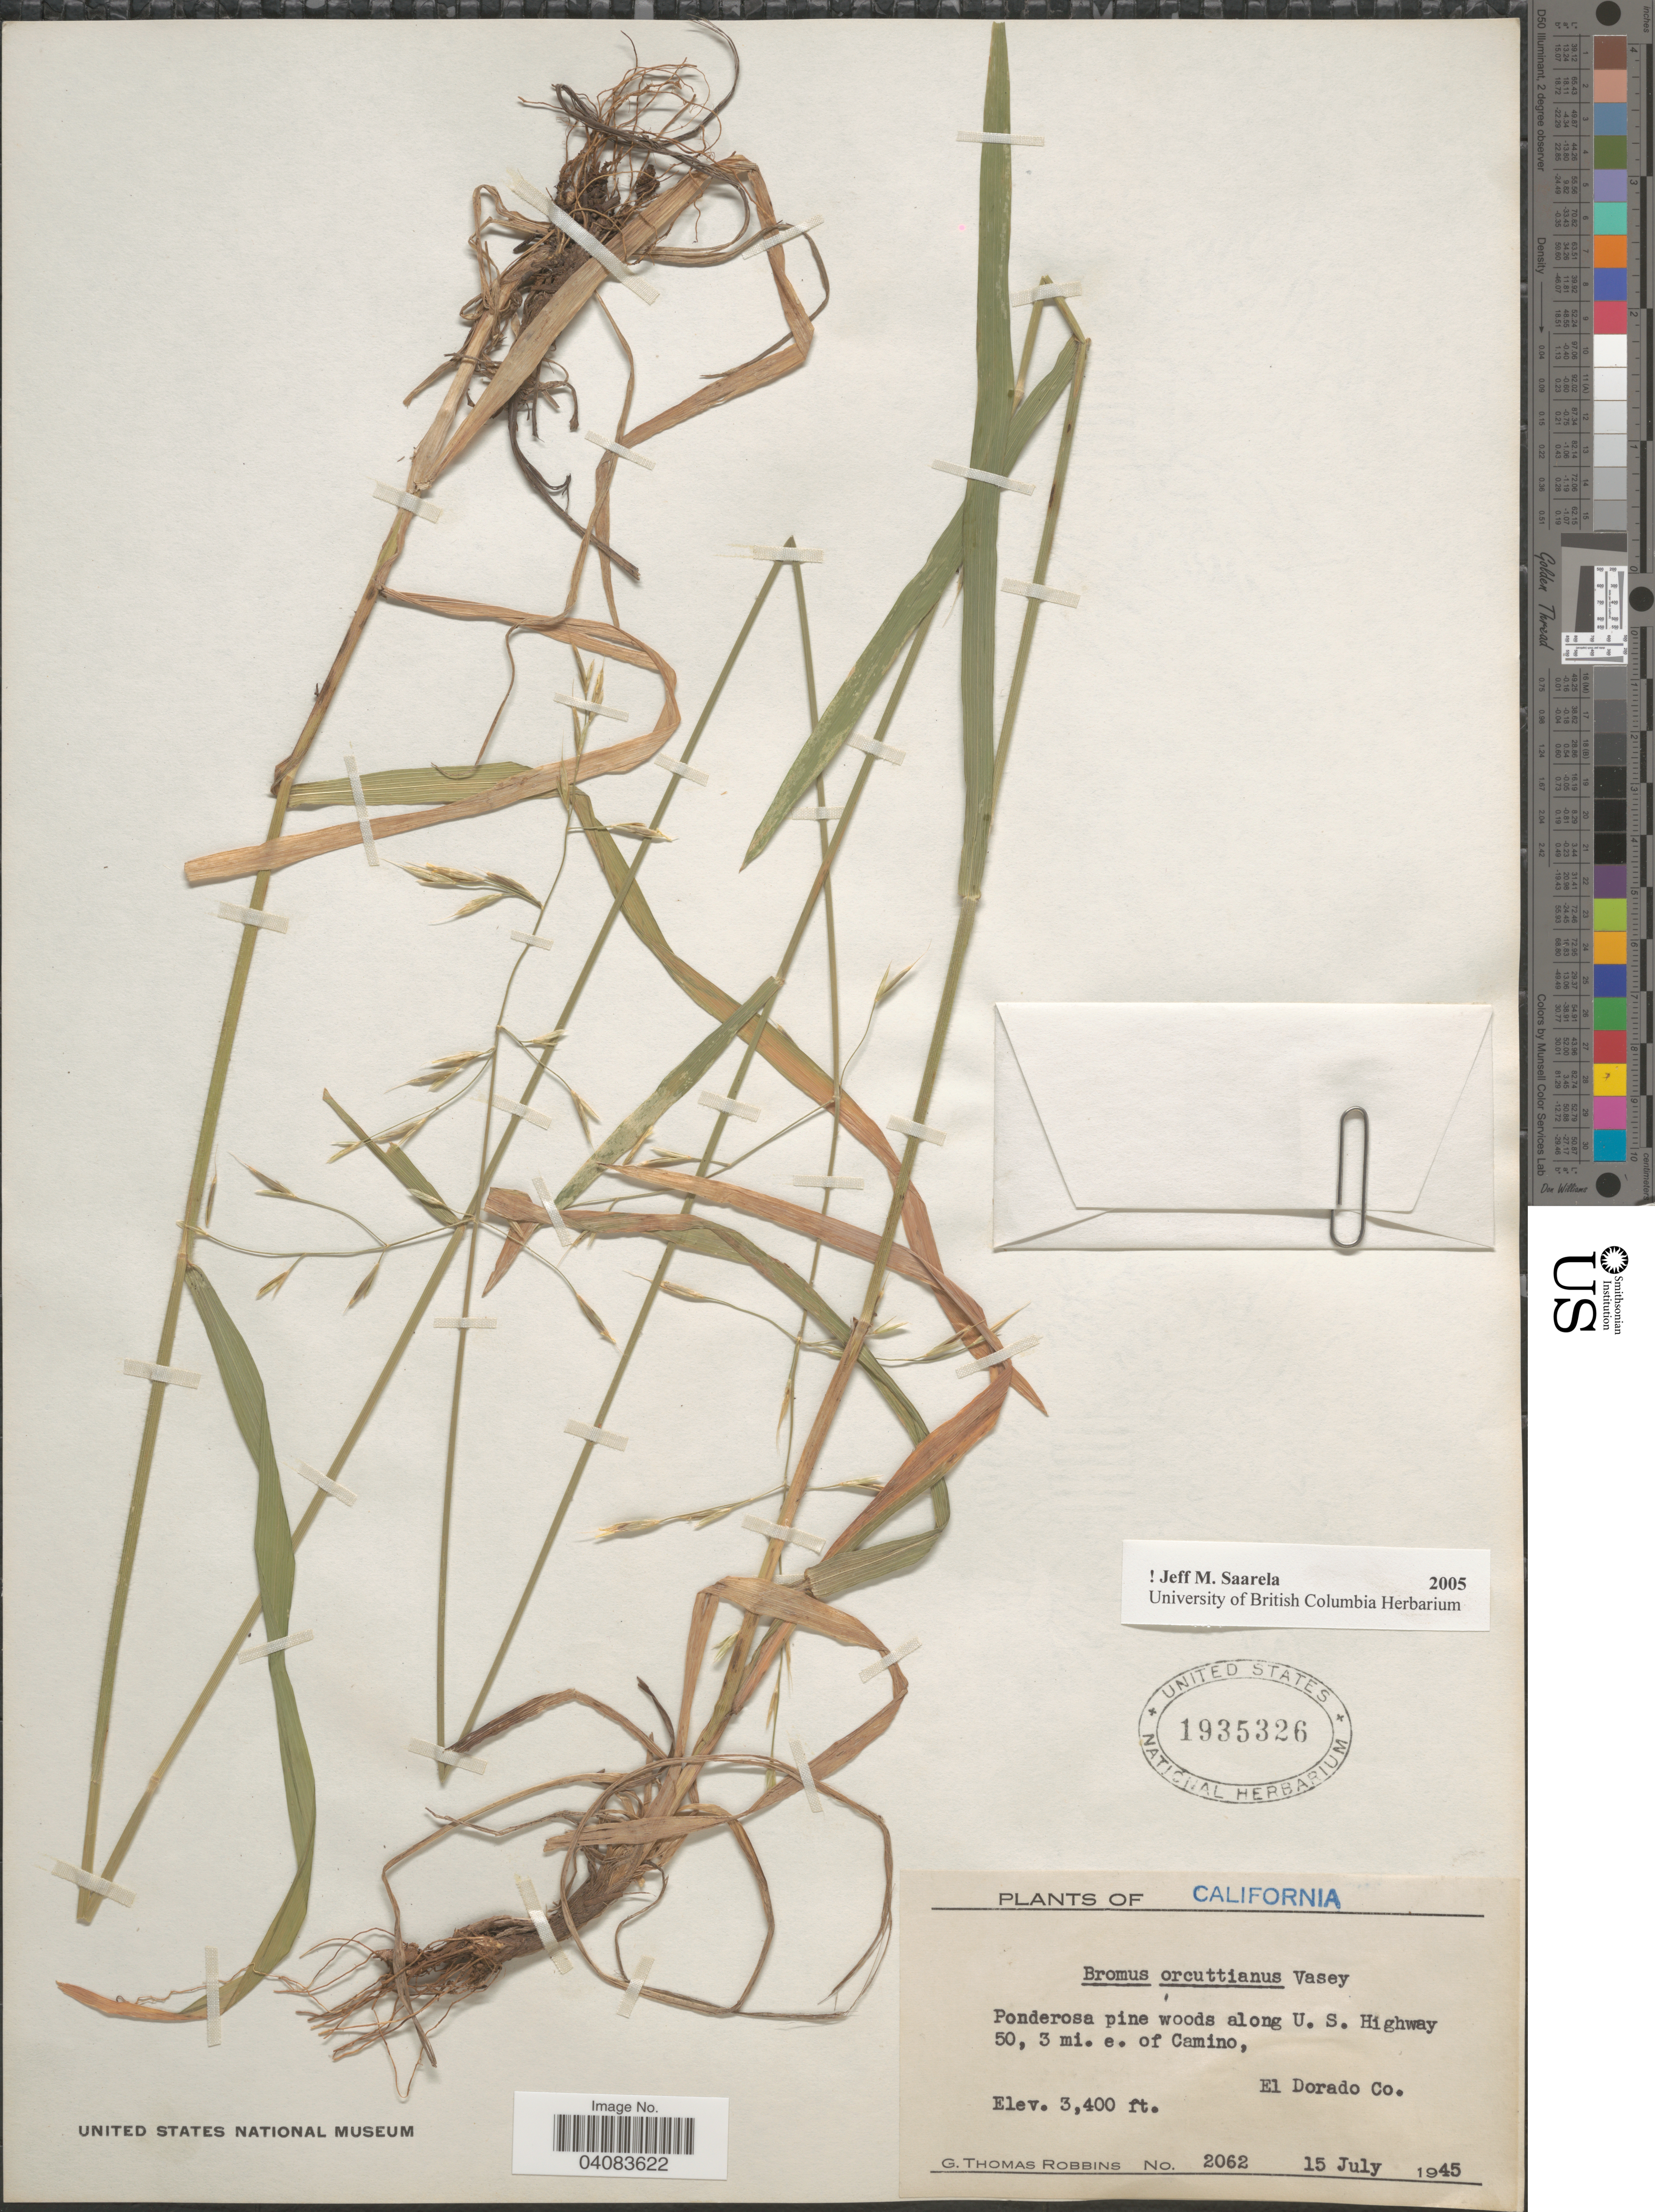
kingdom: Plantae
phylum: Tracheophyta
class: Liliopsida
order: Poales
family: Poaceae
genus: Bromus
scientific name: Bromus orcuttianus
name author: Vasey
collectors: G. T. Robbins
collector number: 2062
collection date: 1945-07-15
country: United States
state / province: California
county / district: El Dorado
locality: Along U. S. Highway 50, 3 mi. e. of Camino, El Dorado Co.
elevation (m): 1036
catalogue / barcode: US 1935326